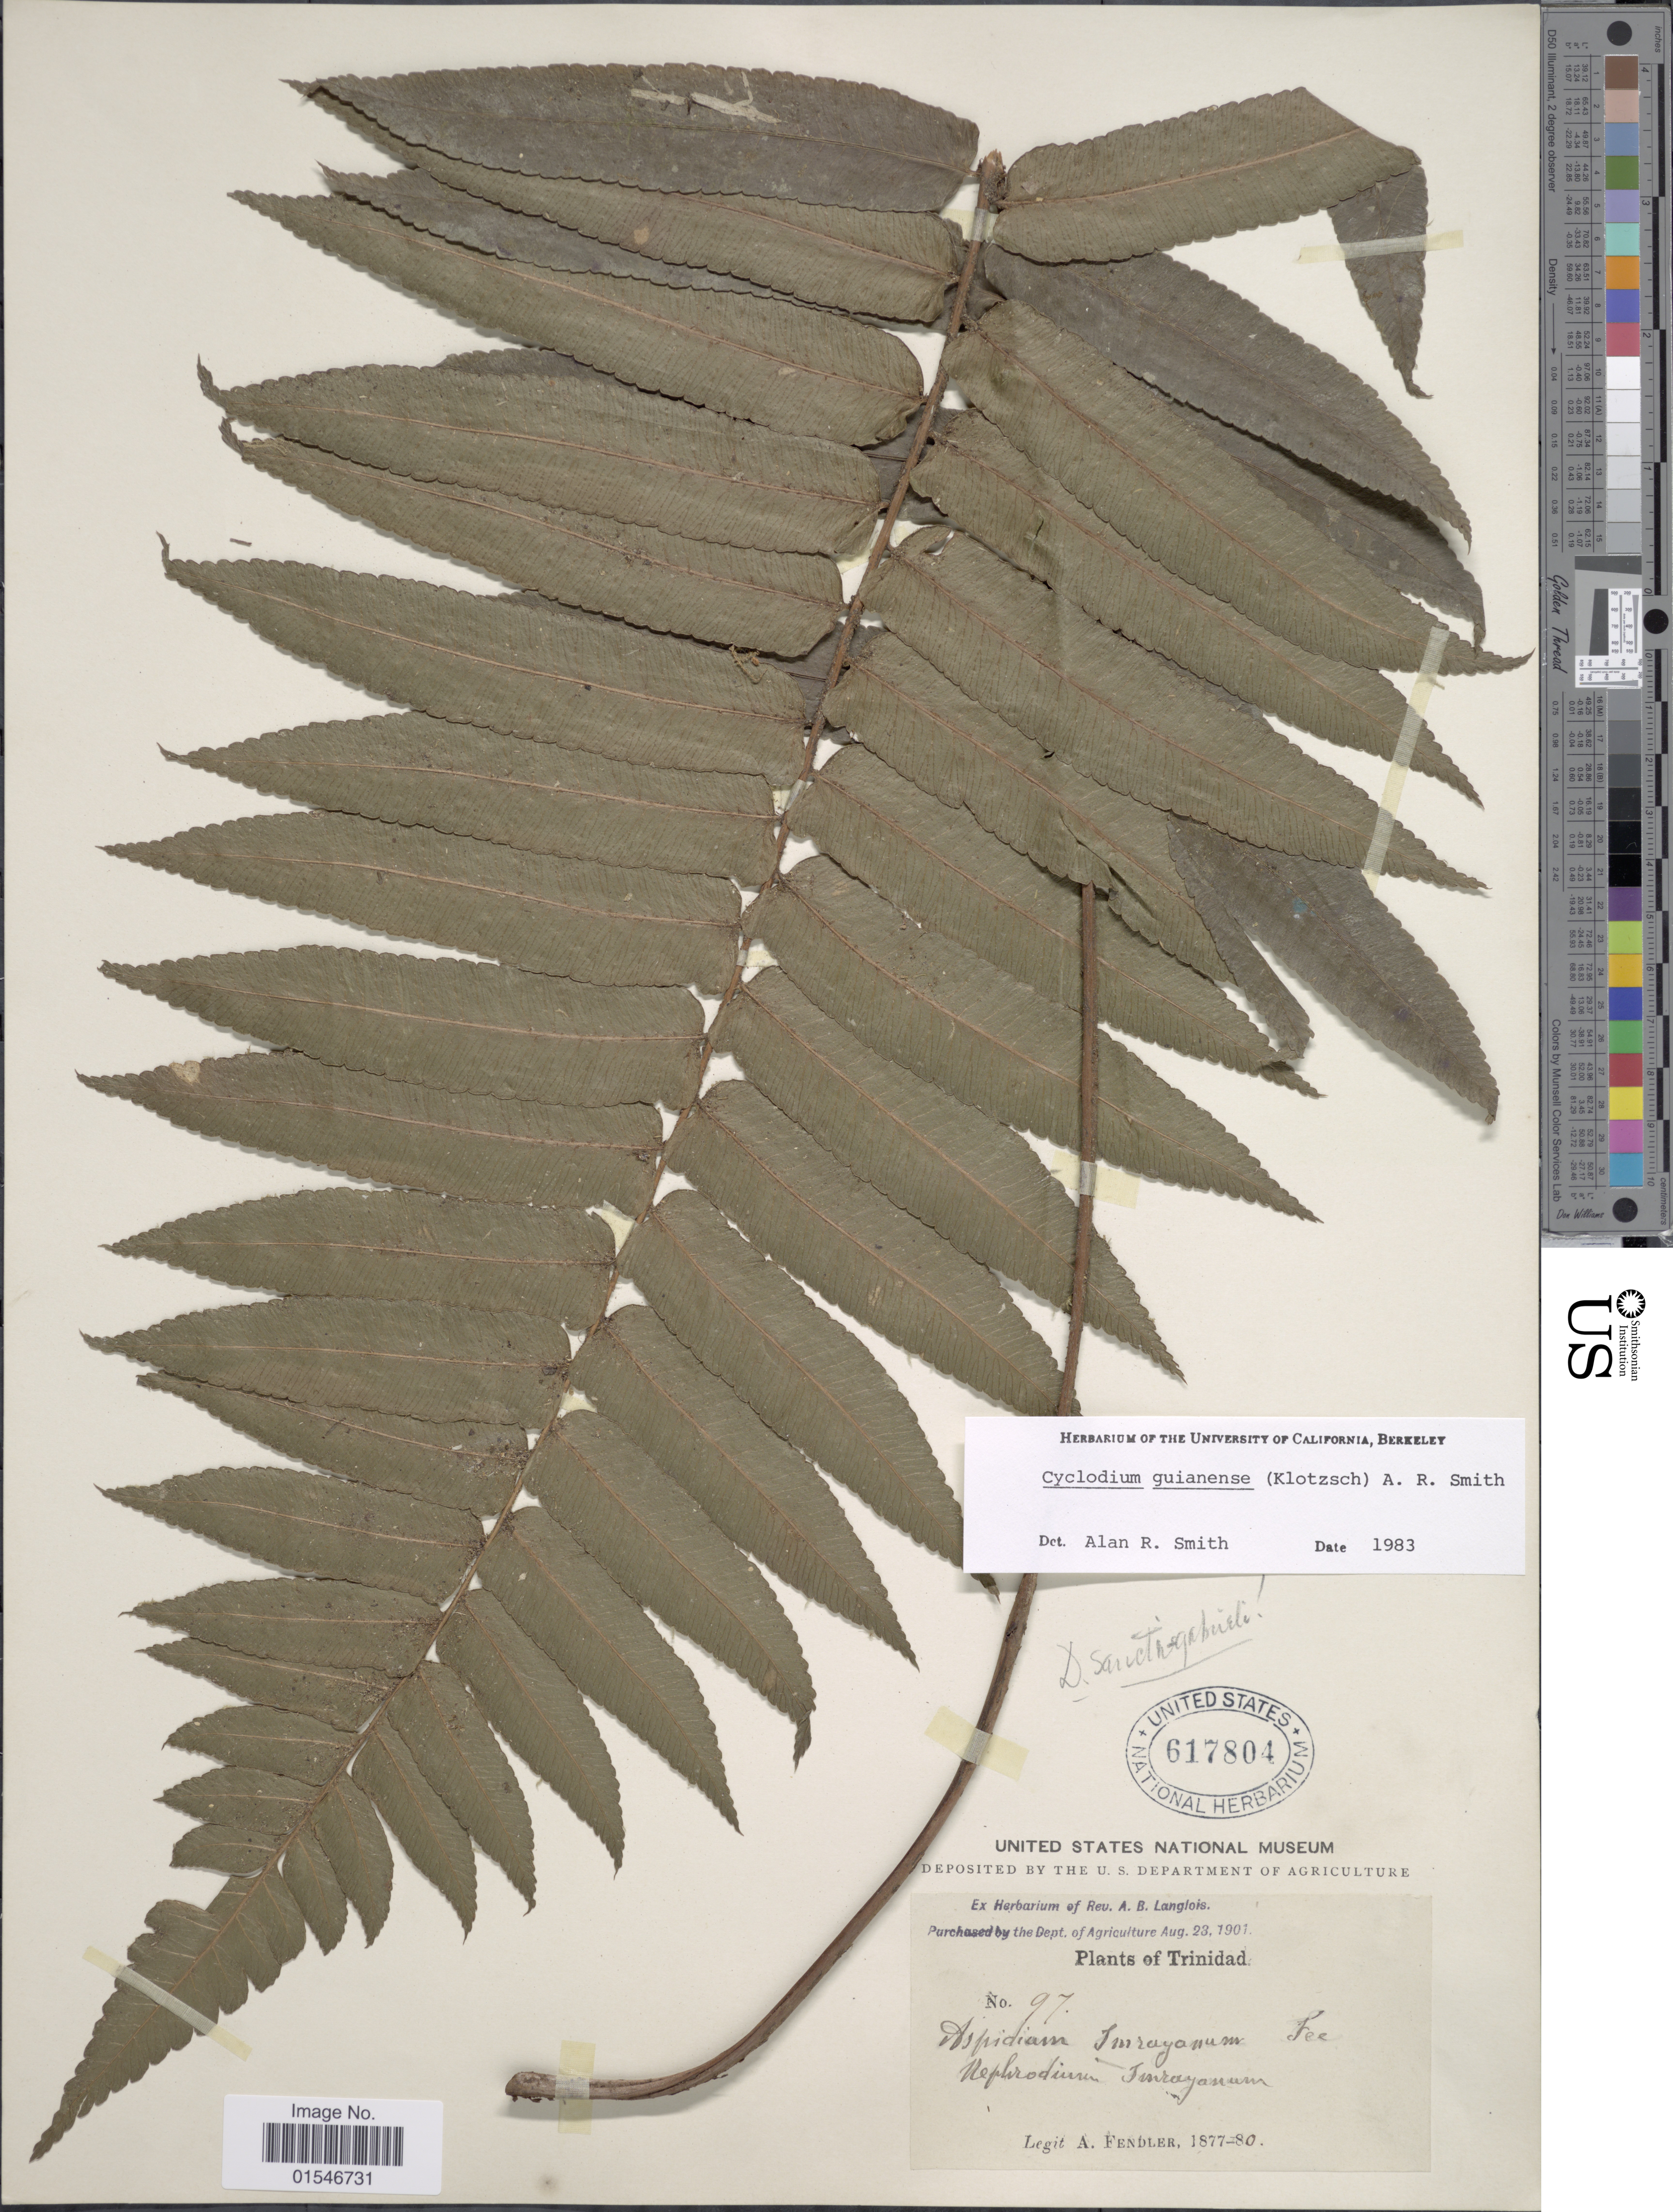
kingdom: Plantae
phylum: Tracheophyta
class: Polypodiopsida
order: Polypodiales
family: Dryopteridaceae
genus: Cyclodium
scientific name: Cyclodium guianense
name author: (Klotzsch) van der Werff ex L.D. Gómez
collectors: A. Fendler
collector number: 97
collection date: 1877/1880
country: Trinidad and Tobago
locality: Trinidad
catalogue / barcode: US 617804